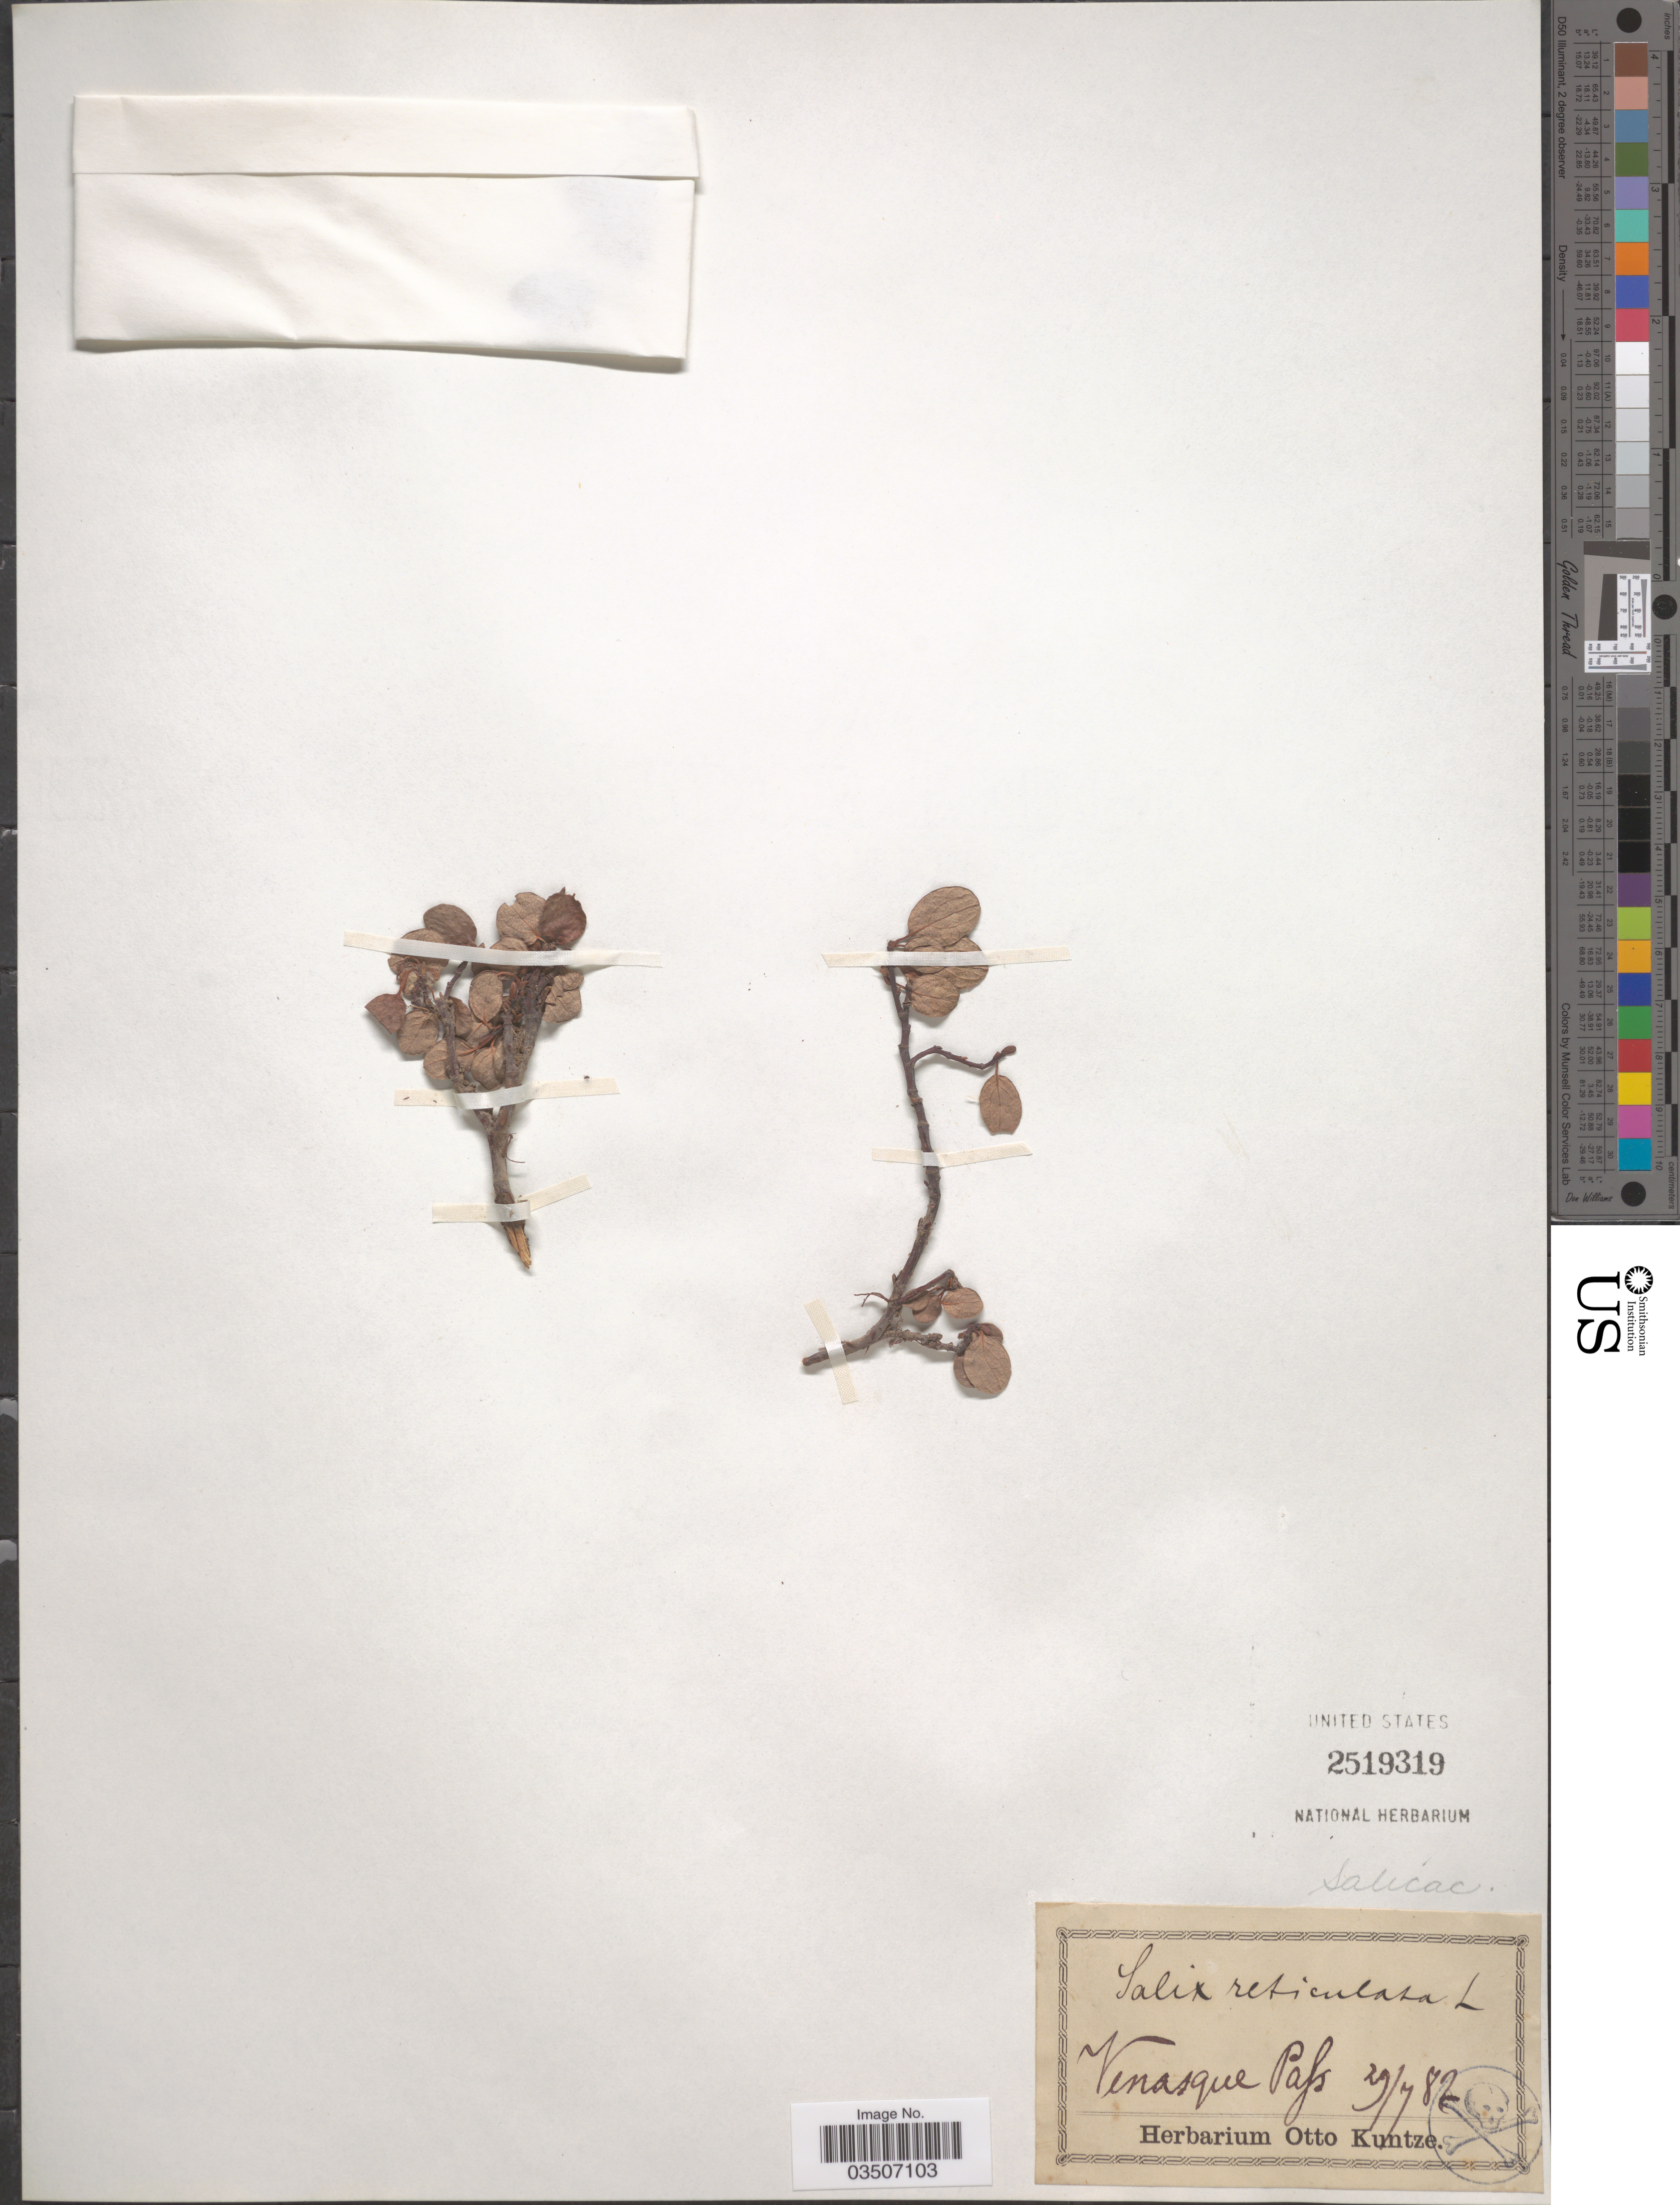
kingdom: Plantae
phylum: Tracheophyta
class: Magnoliopsida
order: Malpighiales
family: Salicaceae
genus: Salix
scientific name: Salix reticulata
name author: L.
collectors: ex herb. Otto Kuntze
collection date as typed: Transcribed d/m/y: 29/7/82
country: France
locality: Venasque, Pass.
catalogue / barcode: US 2519319